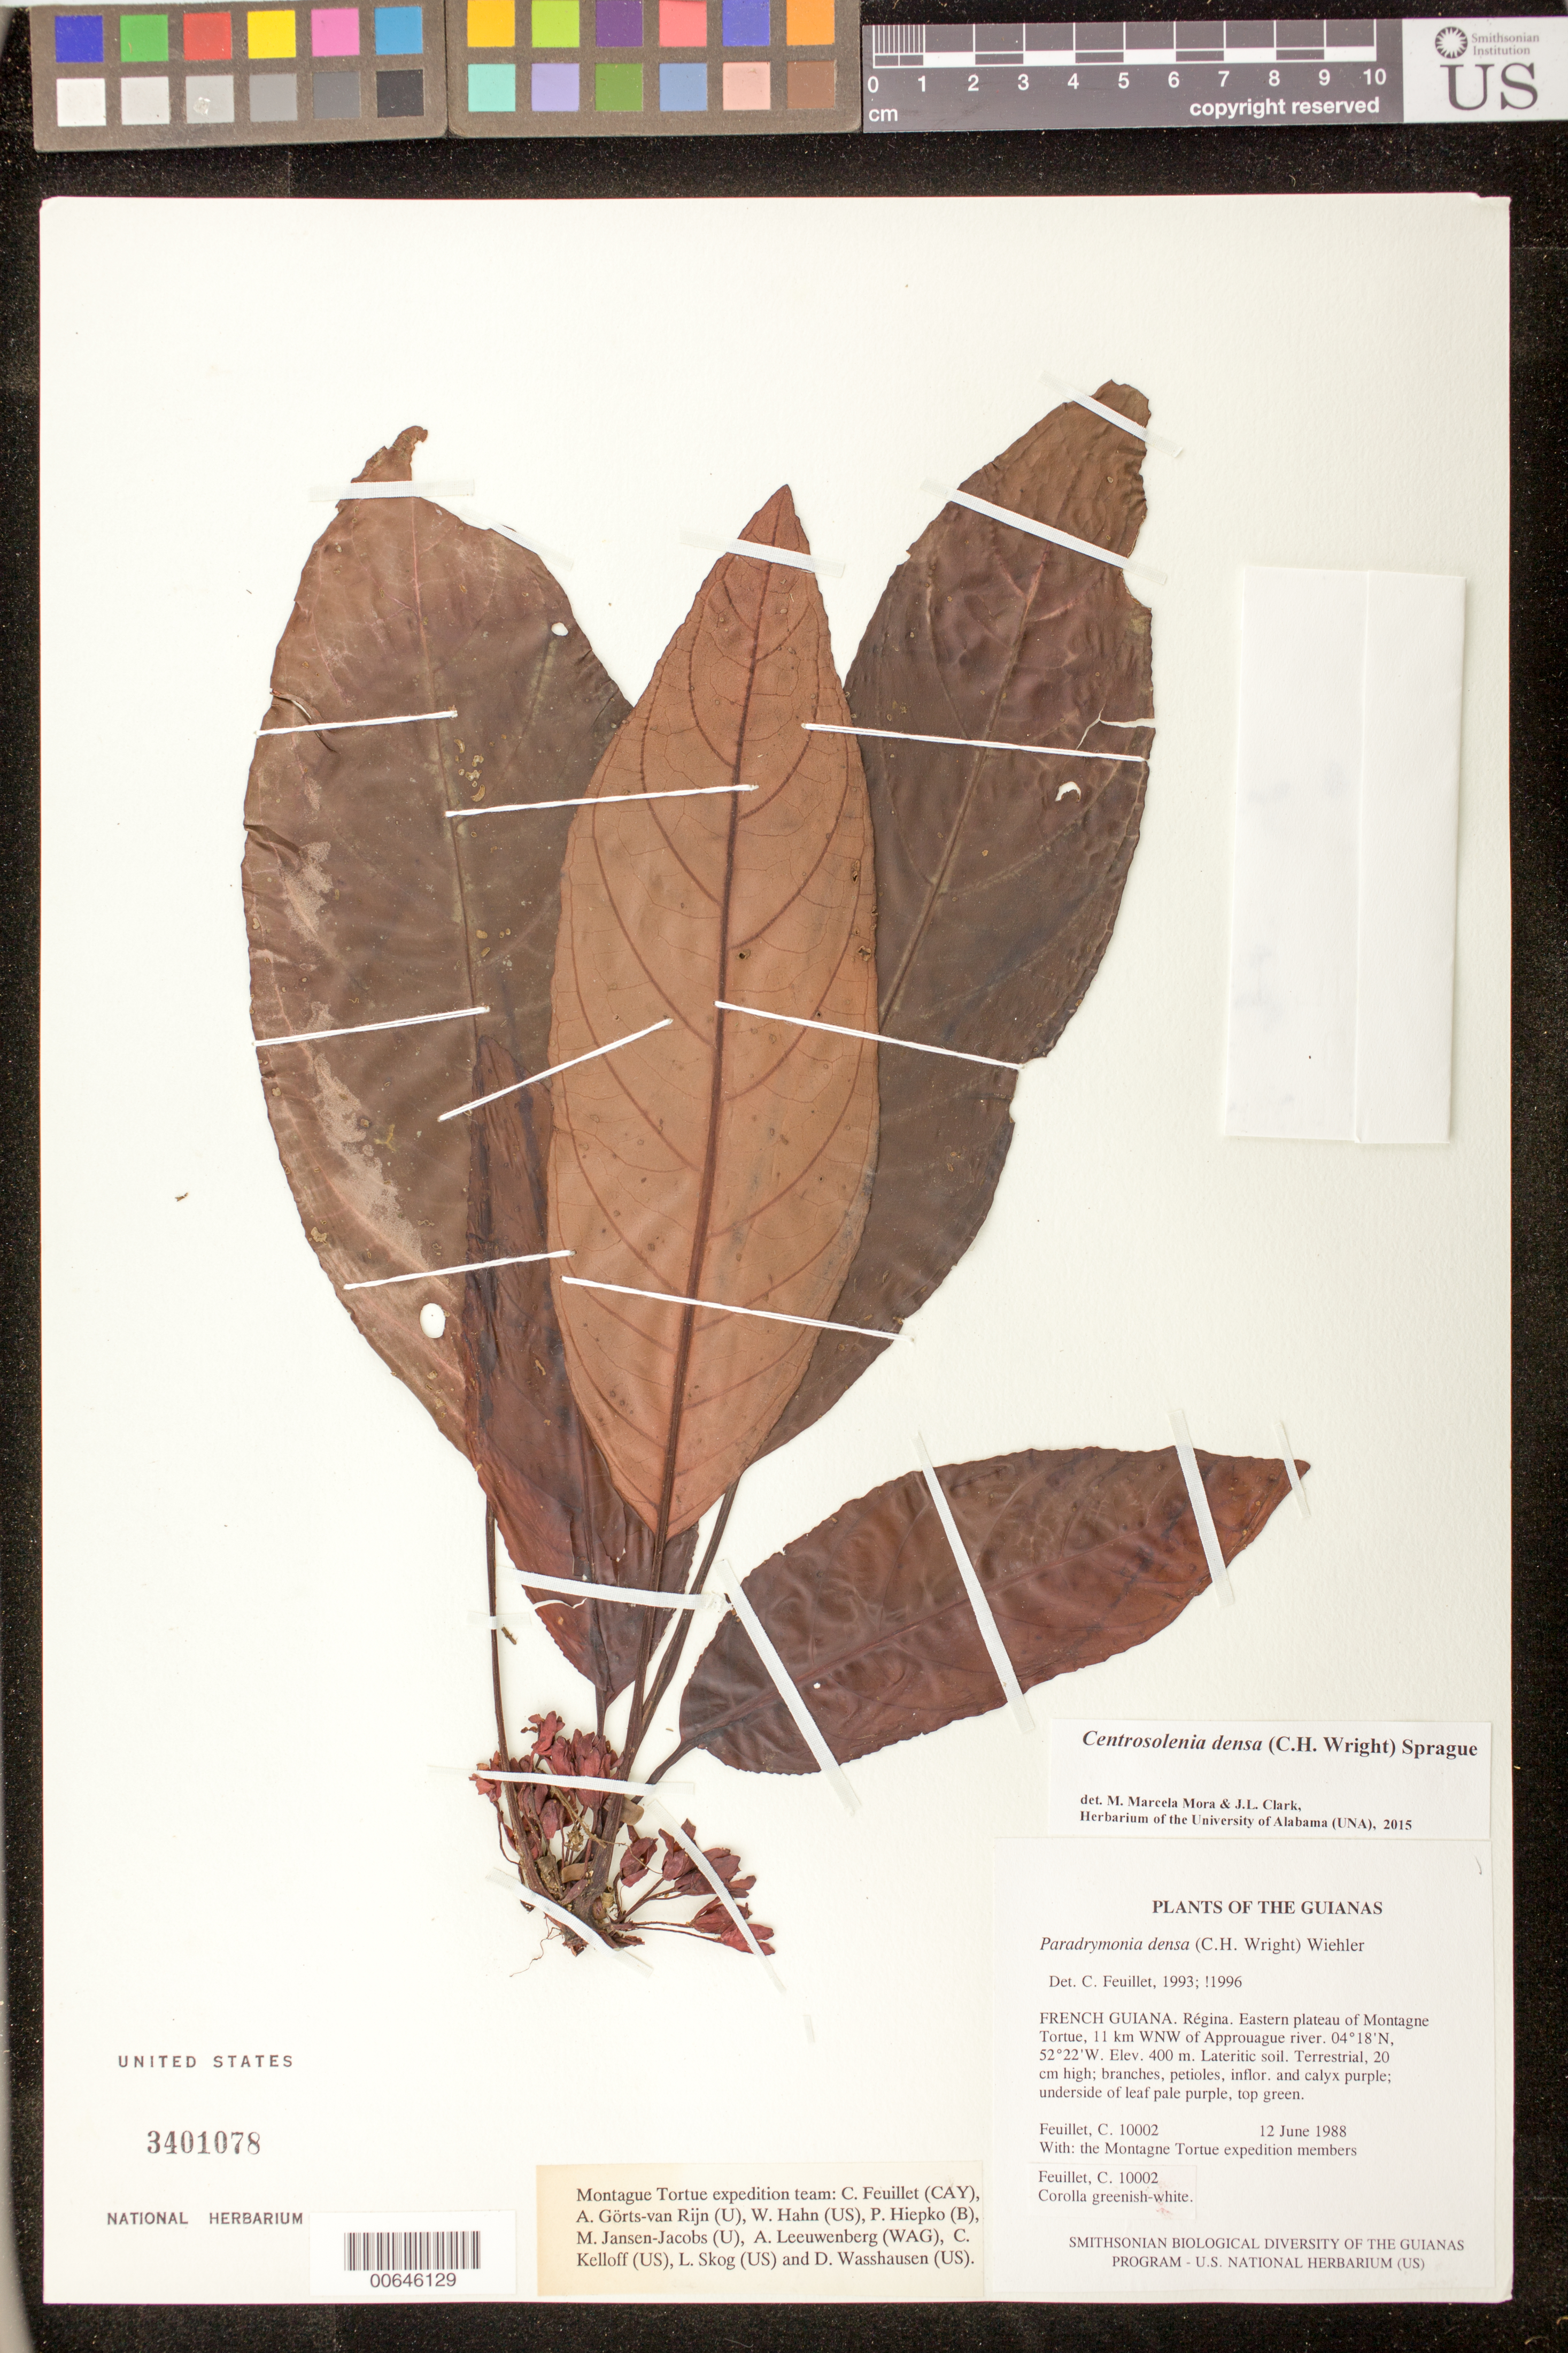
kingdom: Plantae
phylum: Tracheophyta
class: Magnoliopsida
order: Lamiales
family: Gesneriaceae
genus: Centrosolenia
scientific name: Centrosolenia densa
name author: (C.H. Wright) Sprague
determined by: Mora, M. M.; Clark, J. L.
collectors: C. Feuillet & Montagne Torte Exped. members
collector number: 10002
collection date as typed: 12 Jun 1988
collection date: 1988-06-12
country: French Guiana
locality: Reégina, eastern plateau of Montagne Tortue, 11 km WNW of Approuague river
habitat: Lateritic soil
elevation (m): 400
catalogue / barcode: US 3401078